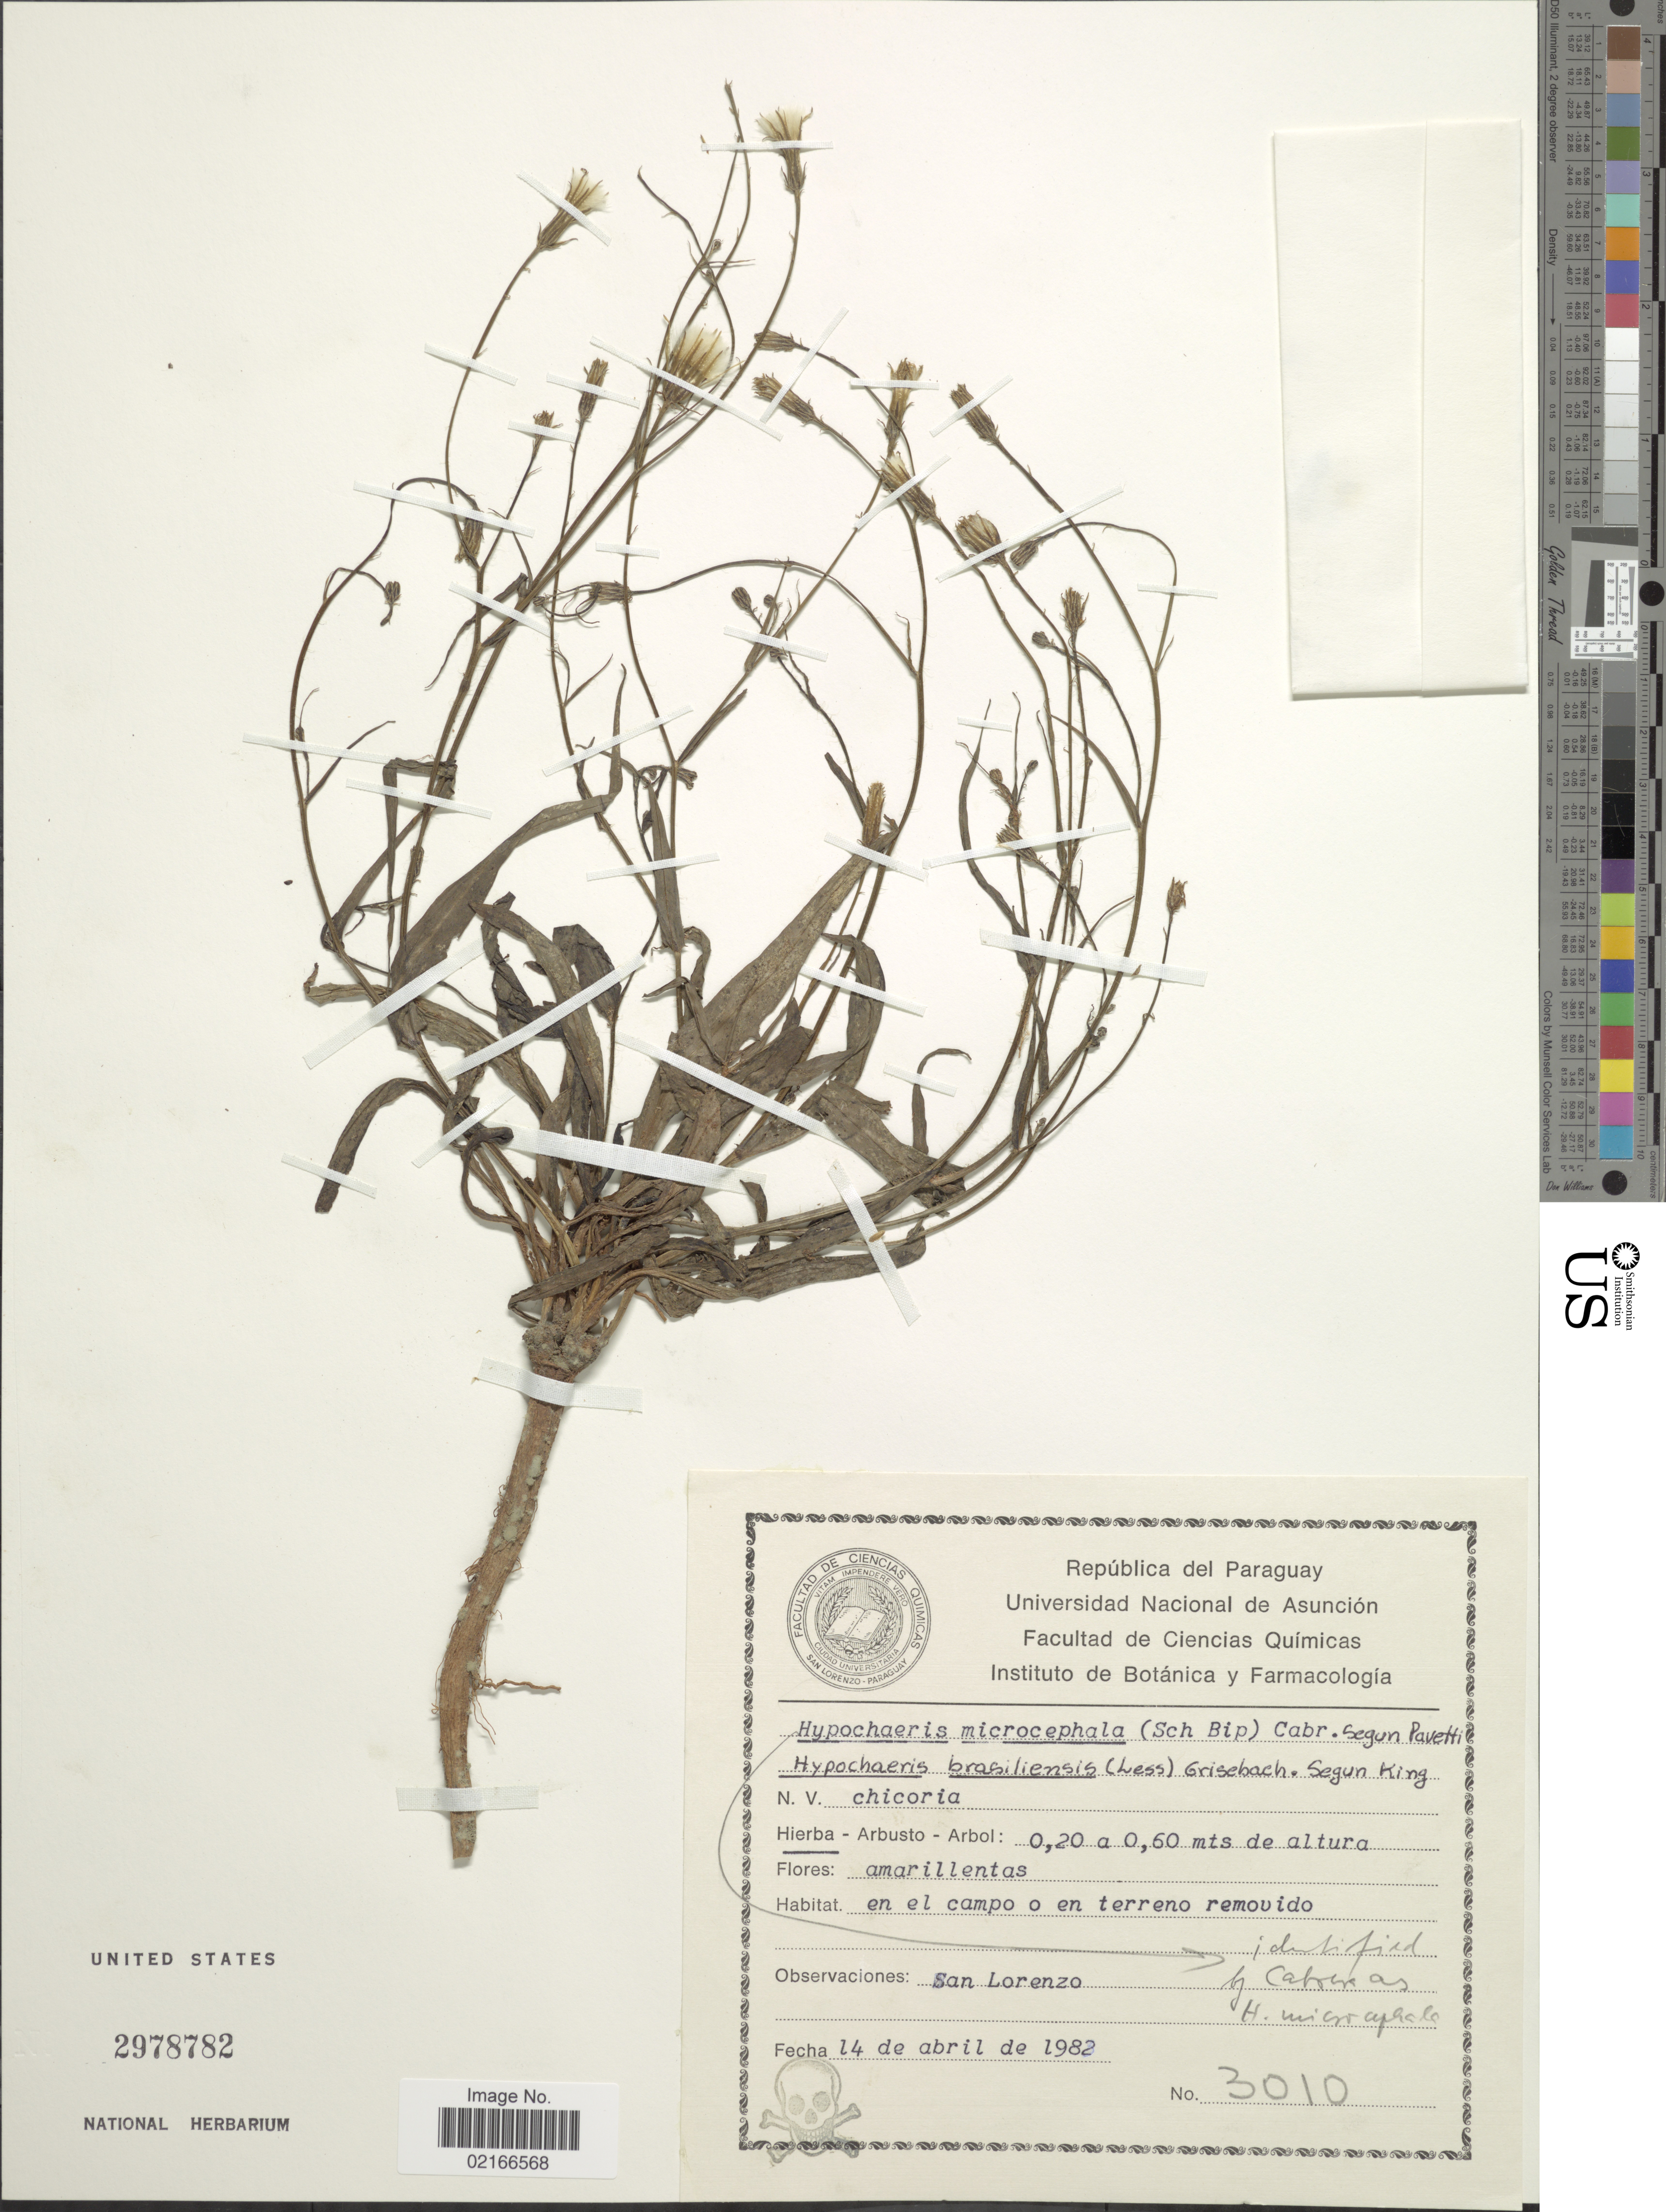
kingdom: Plantae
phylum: Tracheophyta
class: Magnoliopsida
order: Asterales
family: Asteraceae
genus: Hypochaeris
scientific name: Hypochaeris microcephala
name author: (Sch. Bip.) Cabrera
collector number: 3010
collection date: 1982-04-14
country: Puerto Rico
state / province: San Lorenzo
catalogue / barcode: US 2978782